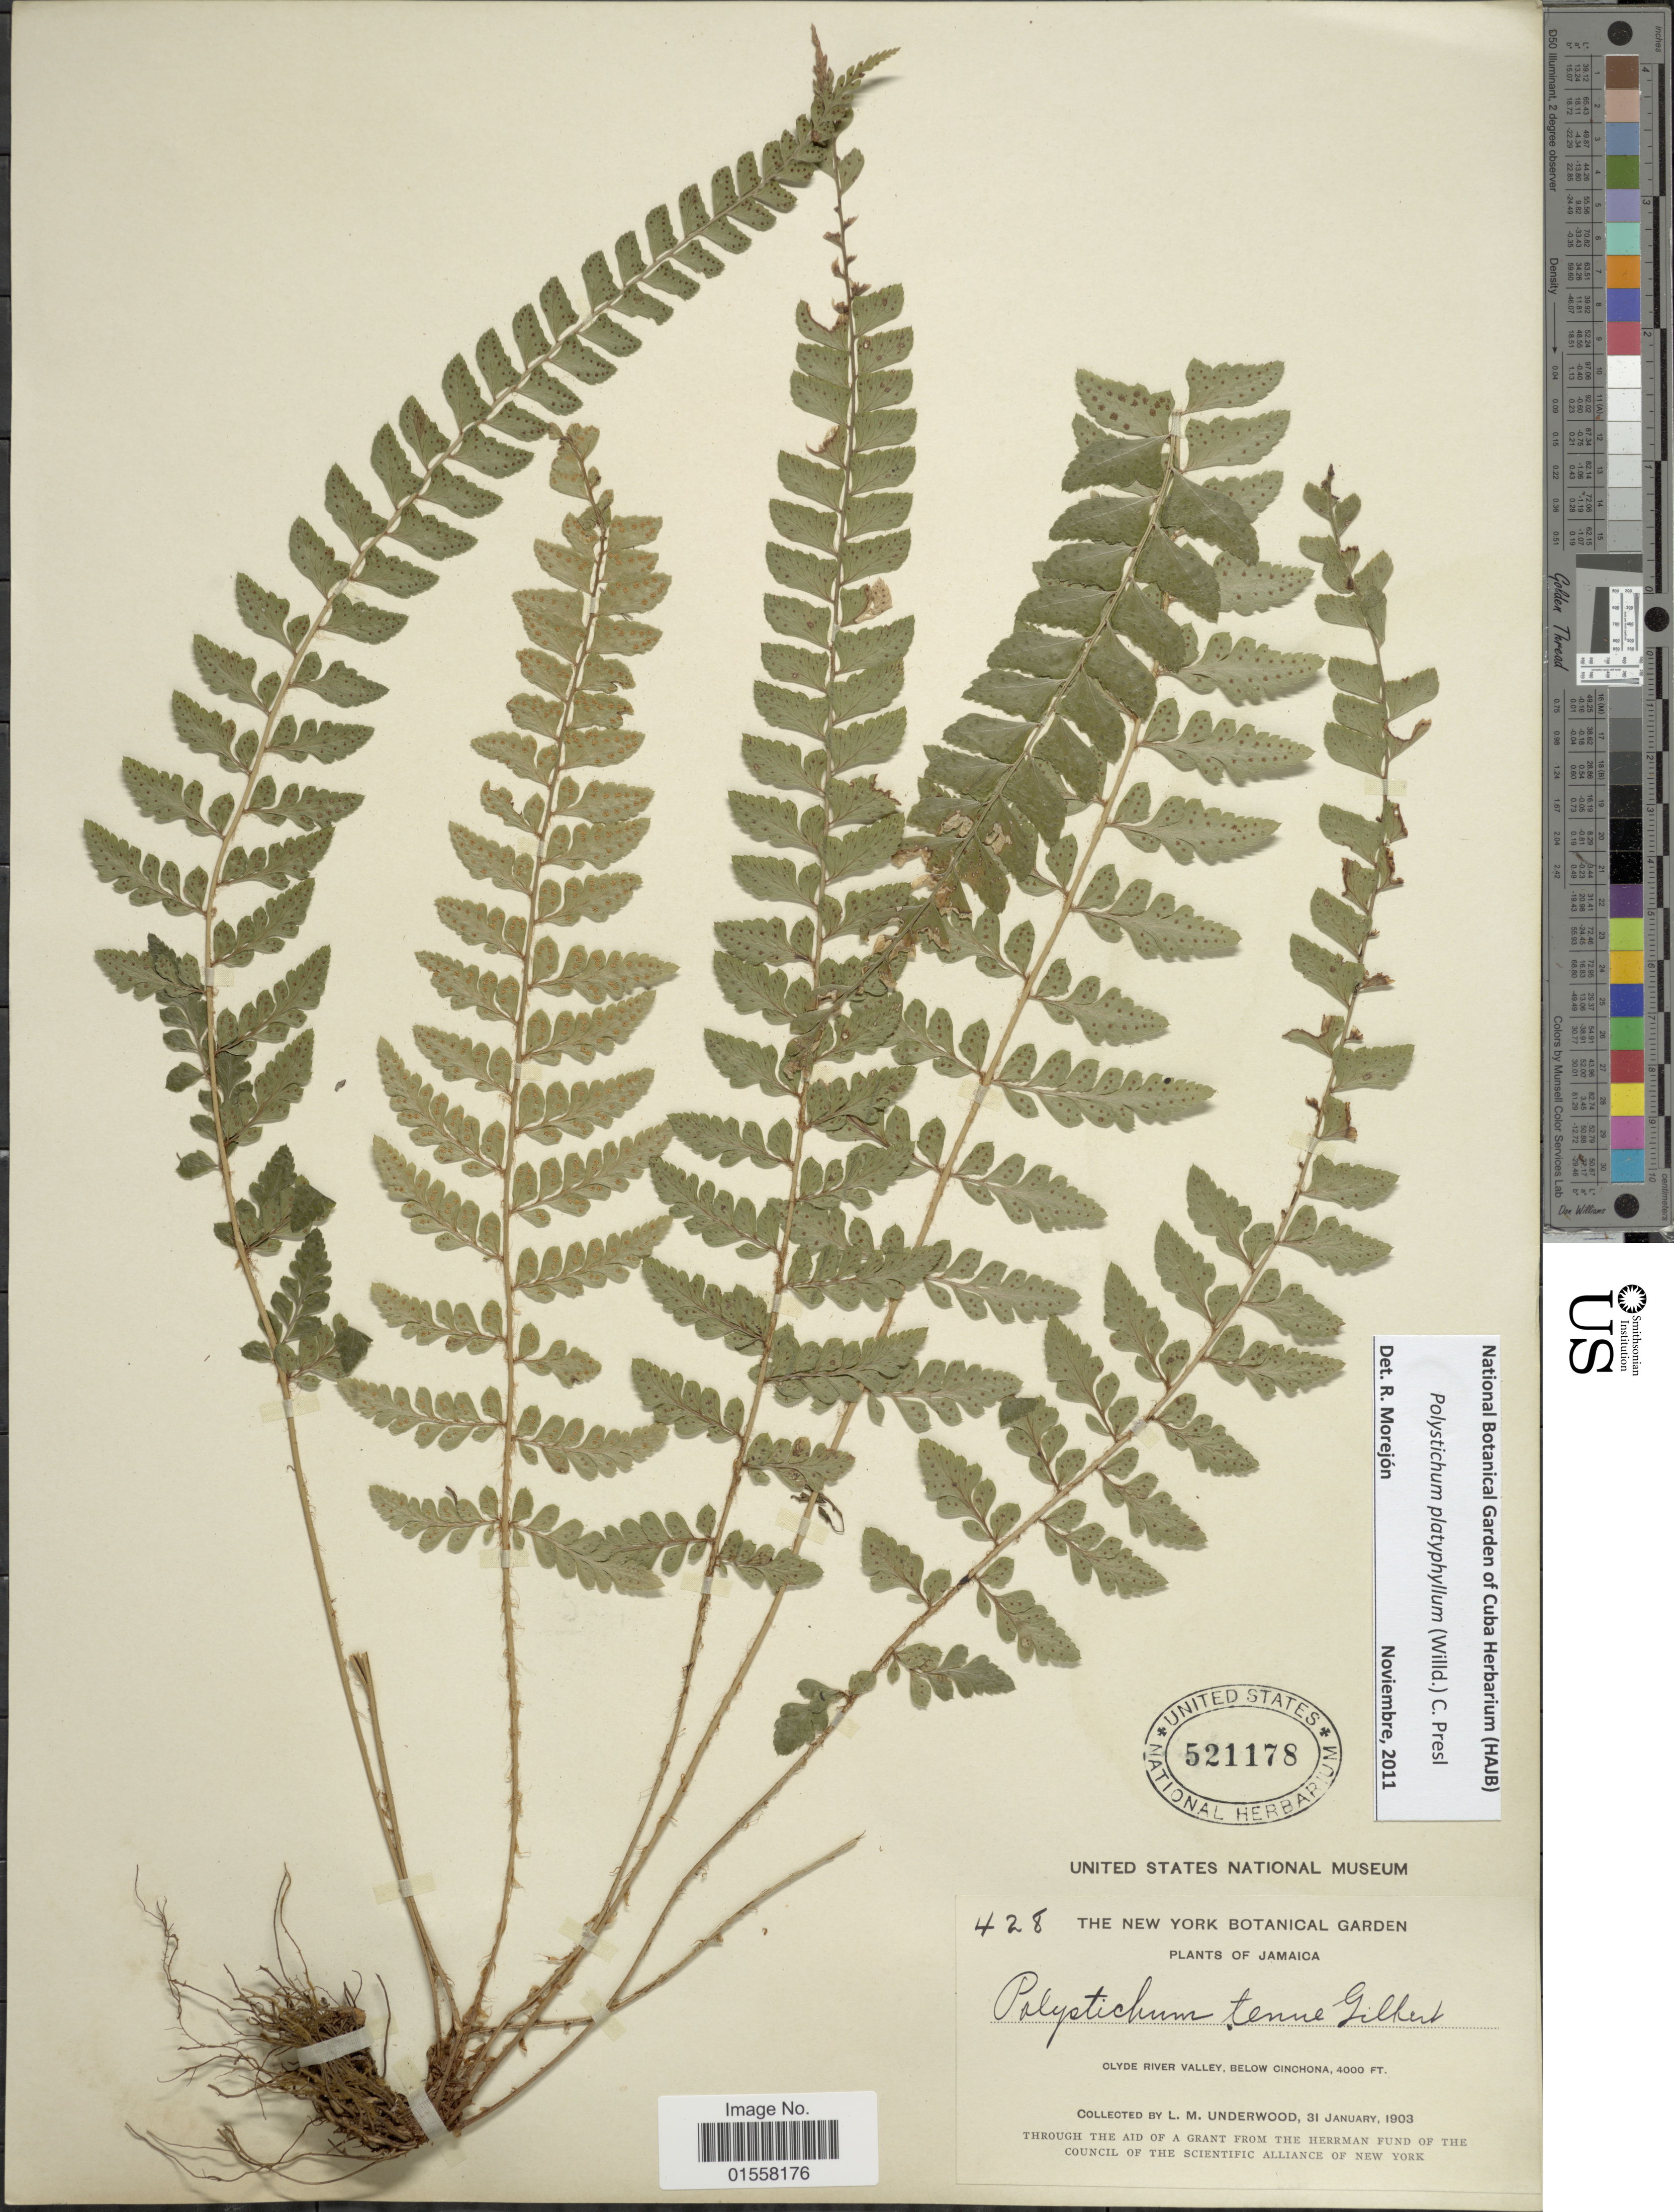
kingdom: Plantae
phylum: Tracheophyta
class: Polypodiopsida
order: Polypodiales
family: Dryopteridaceae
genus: Polystichum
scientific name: Polystichum platyphyllum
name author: (Willd.) C. Presl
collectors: L. M. Underwood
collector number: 428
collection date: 1903-01-31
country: Jamaica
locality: Jamaica, Clyde River Valley, below Cinchona.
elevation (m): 1219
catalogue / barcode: US 521178